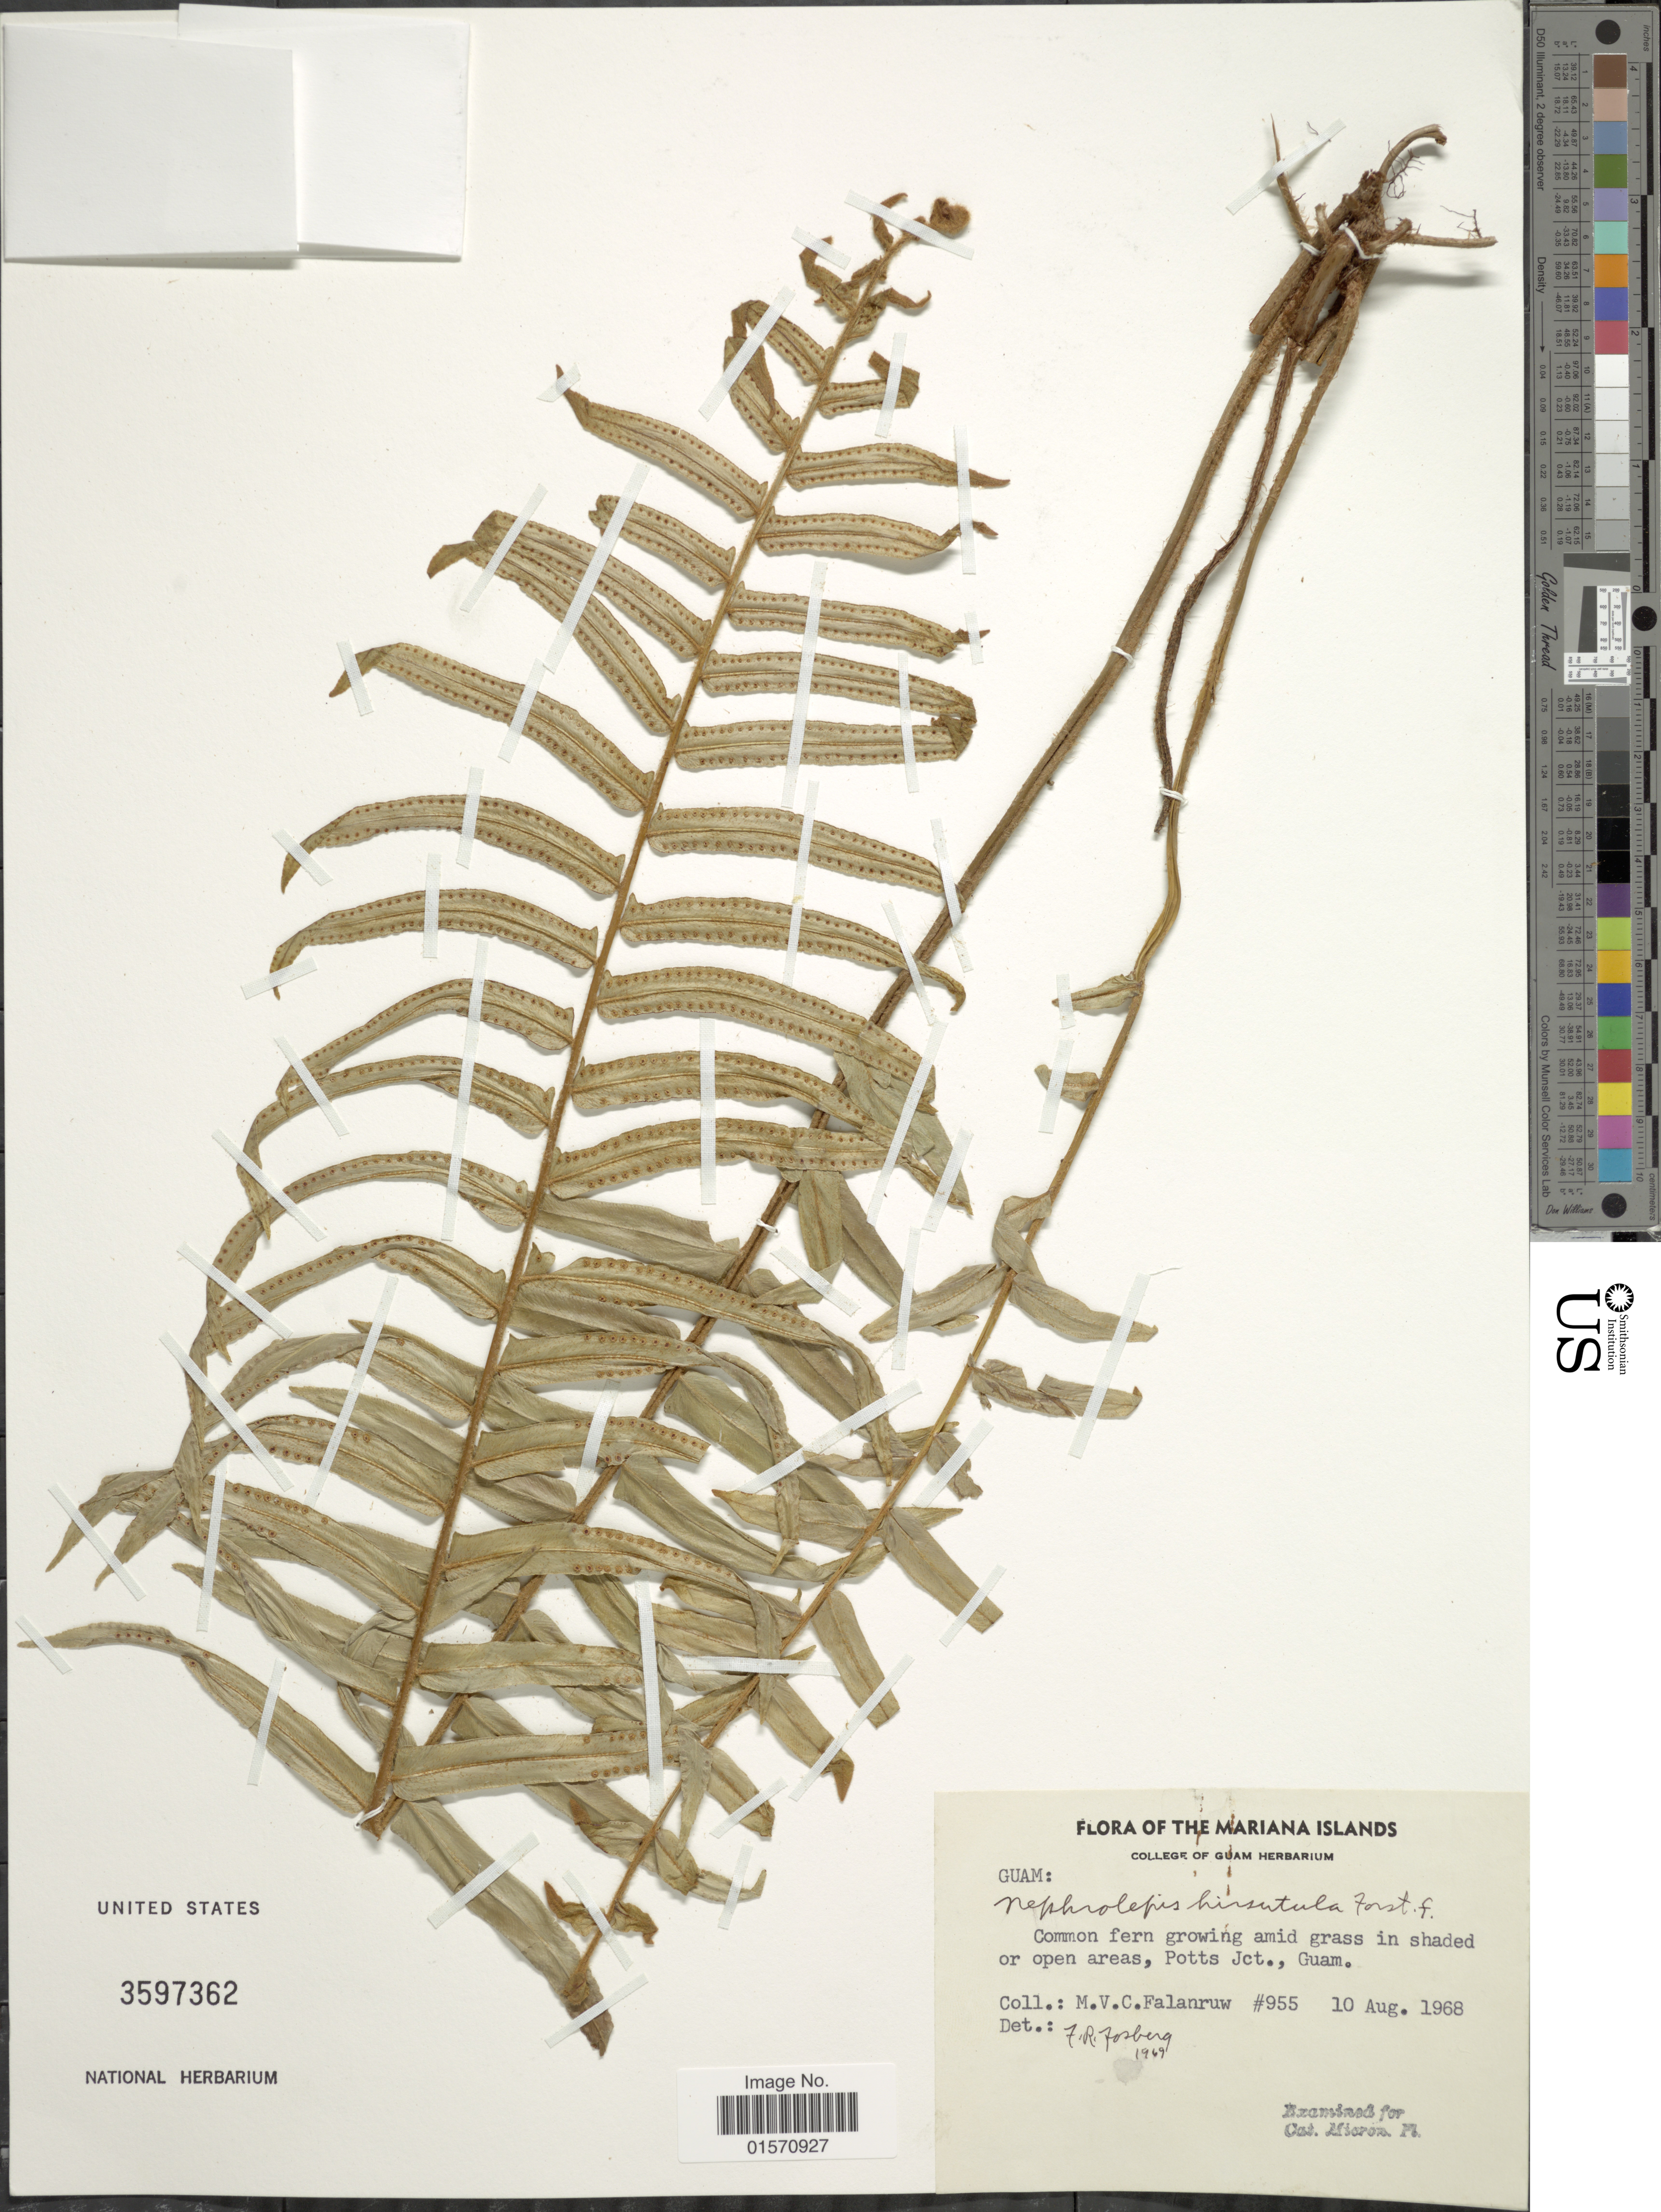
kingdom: Plantae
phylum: Tracheophyta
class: Polypodiopsida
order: Polypodiales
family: Nephrolepidaceae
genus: Nephrolepis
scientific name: Nephrolepis hirsutula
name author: (G. Forst.) C. Presl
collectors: M. V. Falanruw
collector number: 955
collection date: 1968-08-10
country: Guam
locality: Mariana Islands. Potts Jct.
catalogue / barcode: US 3597362